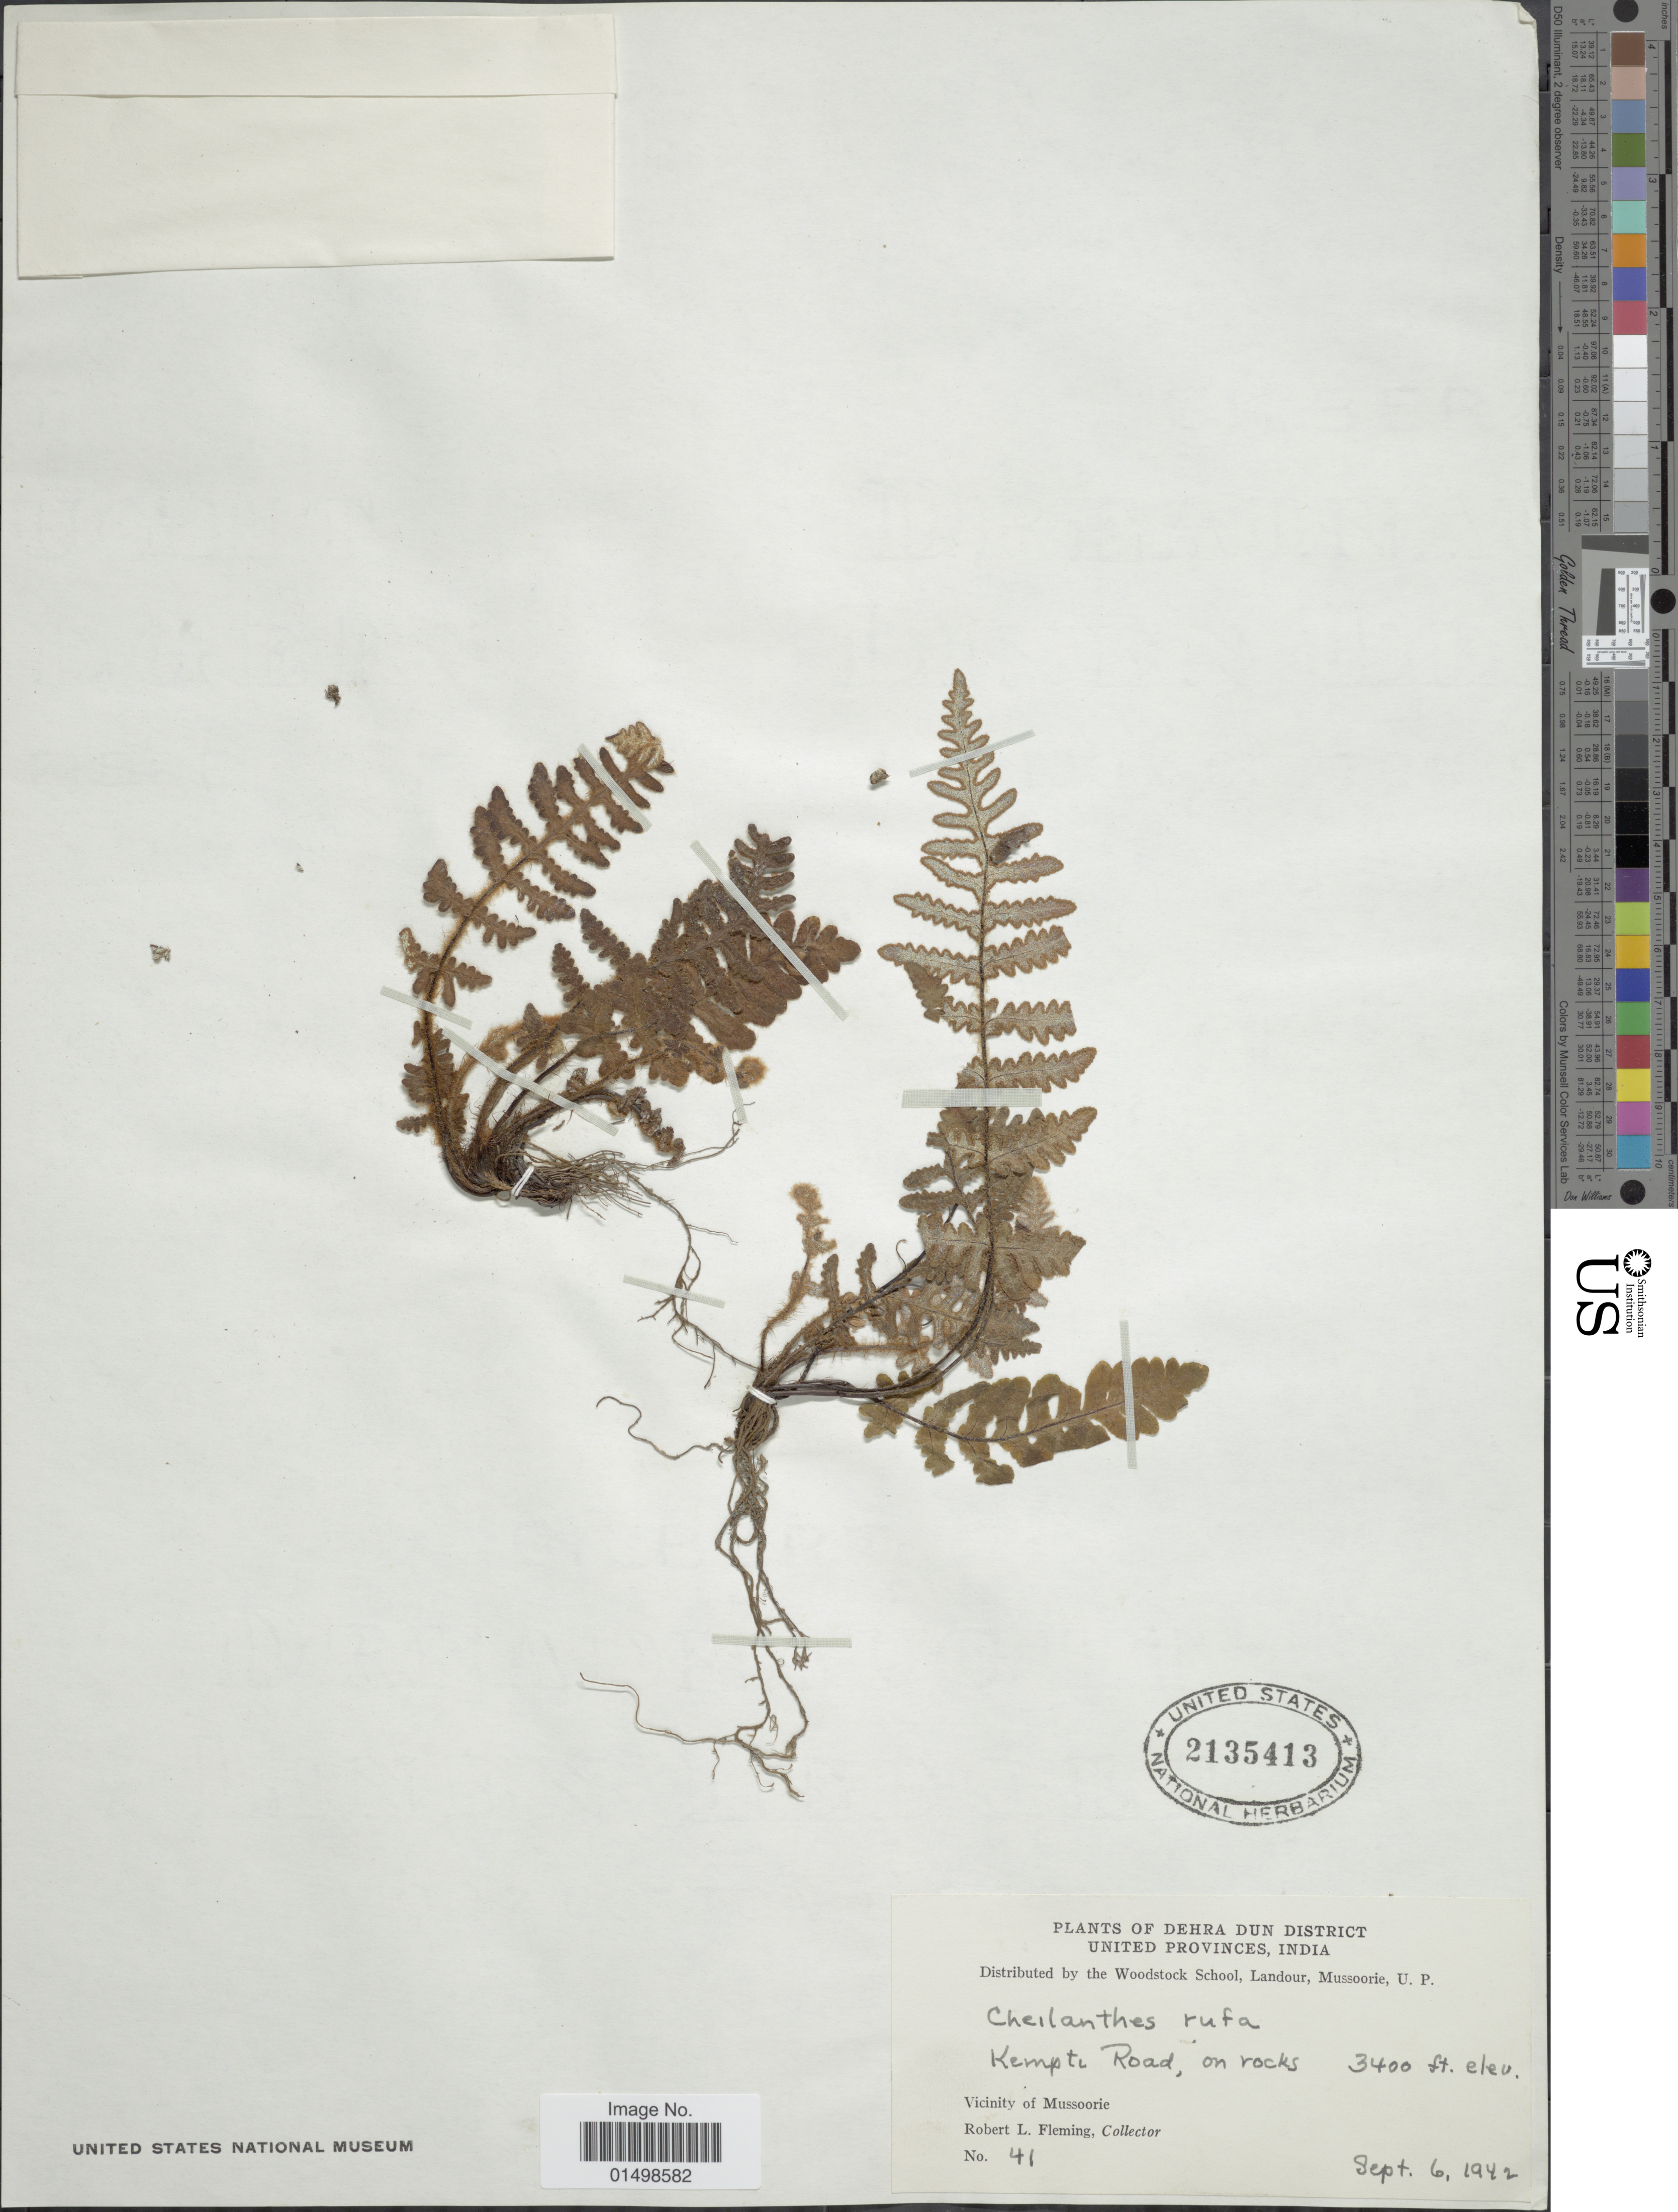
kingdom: Plantae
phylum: Tracheophyta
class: Polypodiopsida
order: Polypodiales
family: Pteridaceae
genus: Aleuritopteris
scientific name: Aleuritopteris rufa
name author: (D. Don) Ching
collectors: R. Fleming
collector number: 41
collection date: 1942-09-06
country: India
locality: Plants of Dehra Dun District United Provinces, India. Vicinity of Mussoorie. Kempti Road, on rocks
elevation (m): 1036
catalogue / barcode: US 2135413